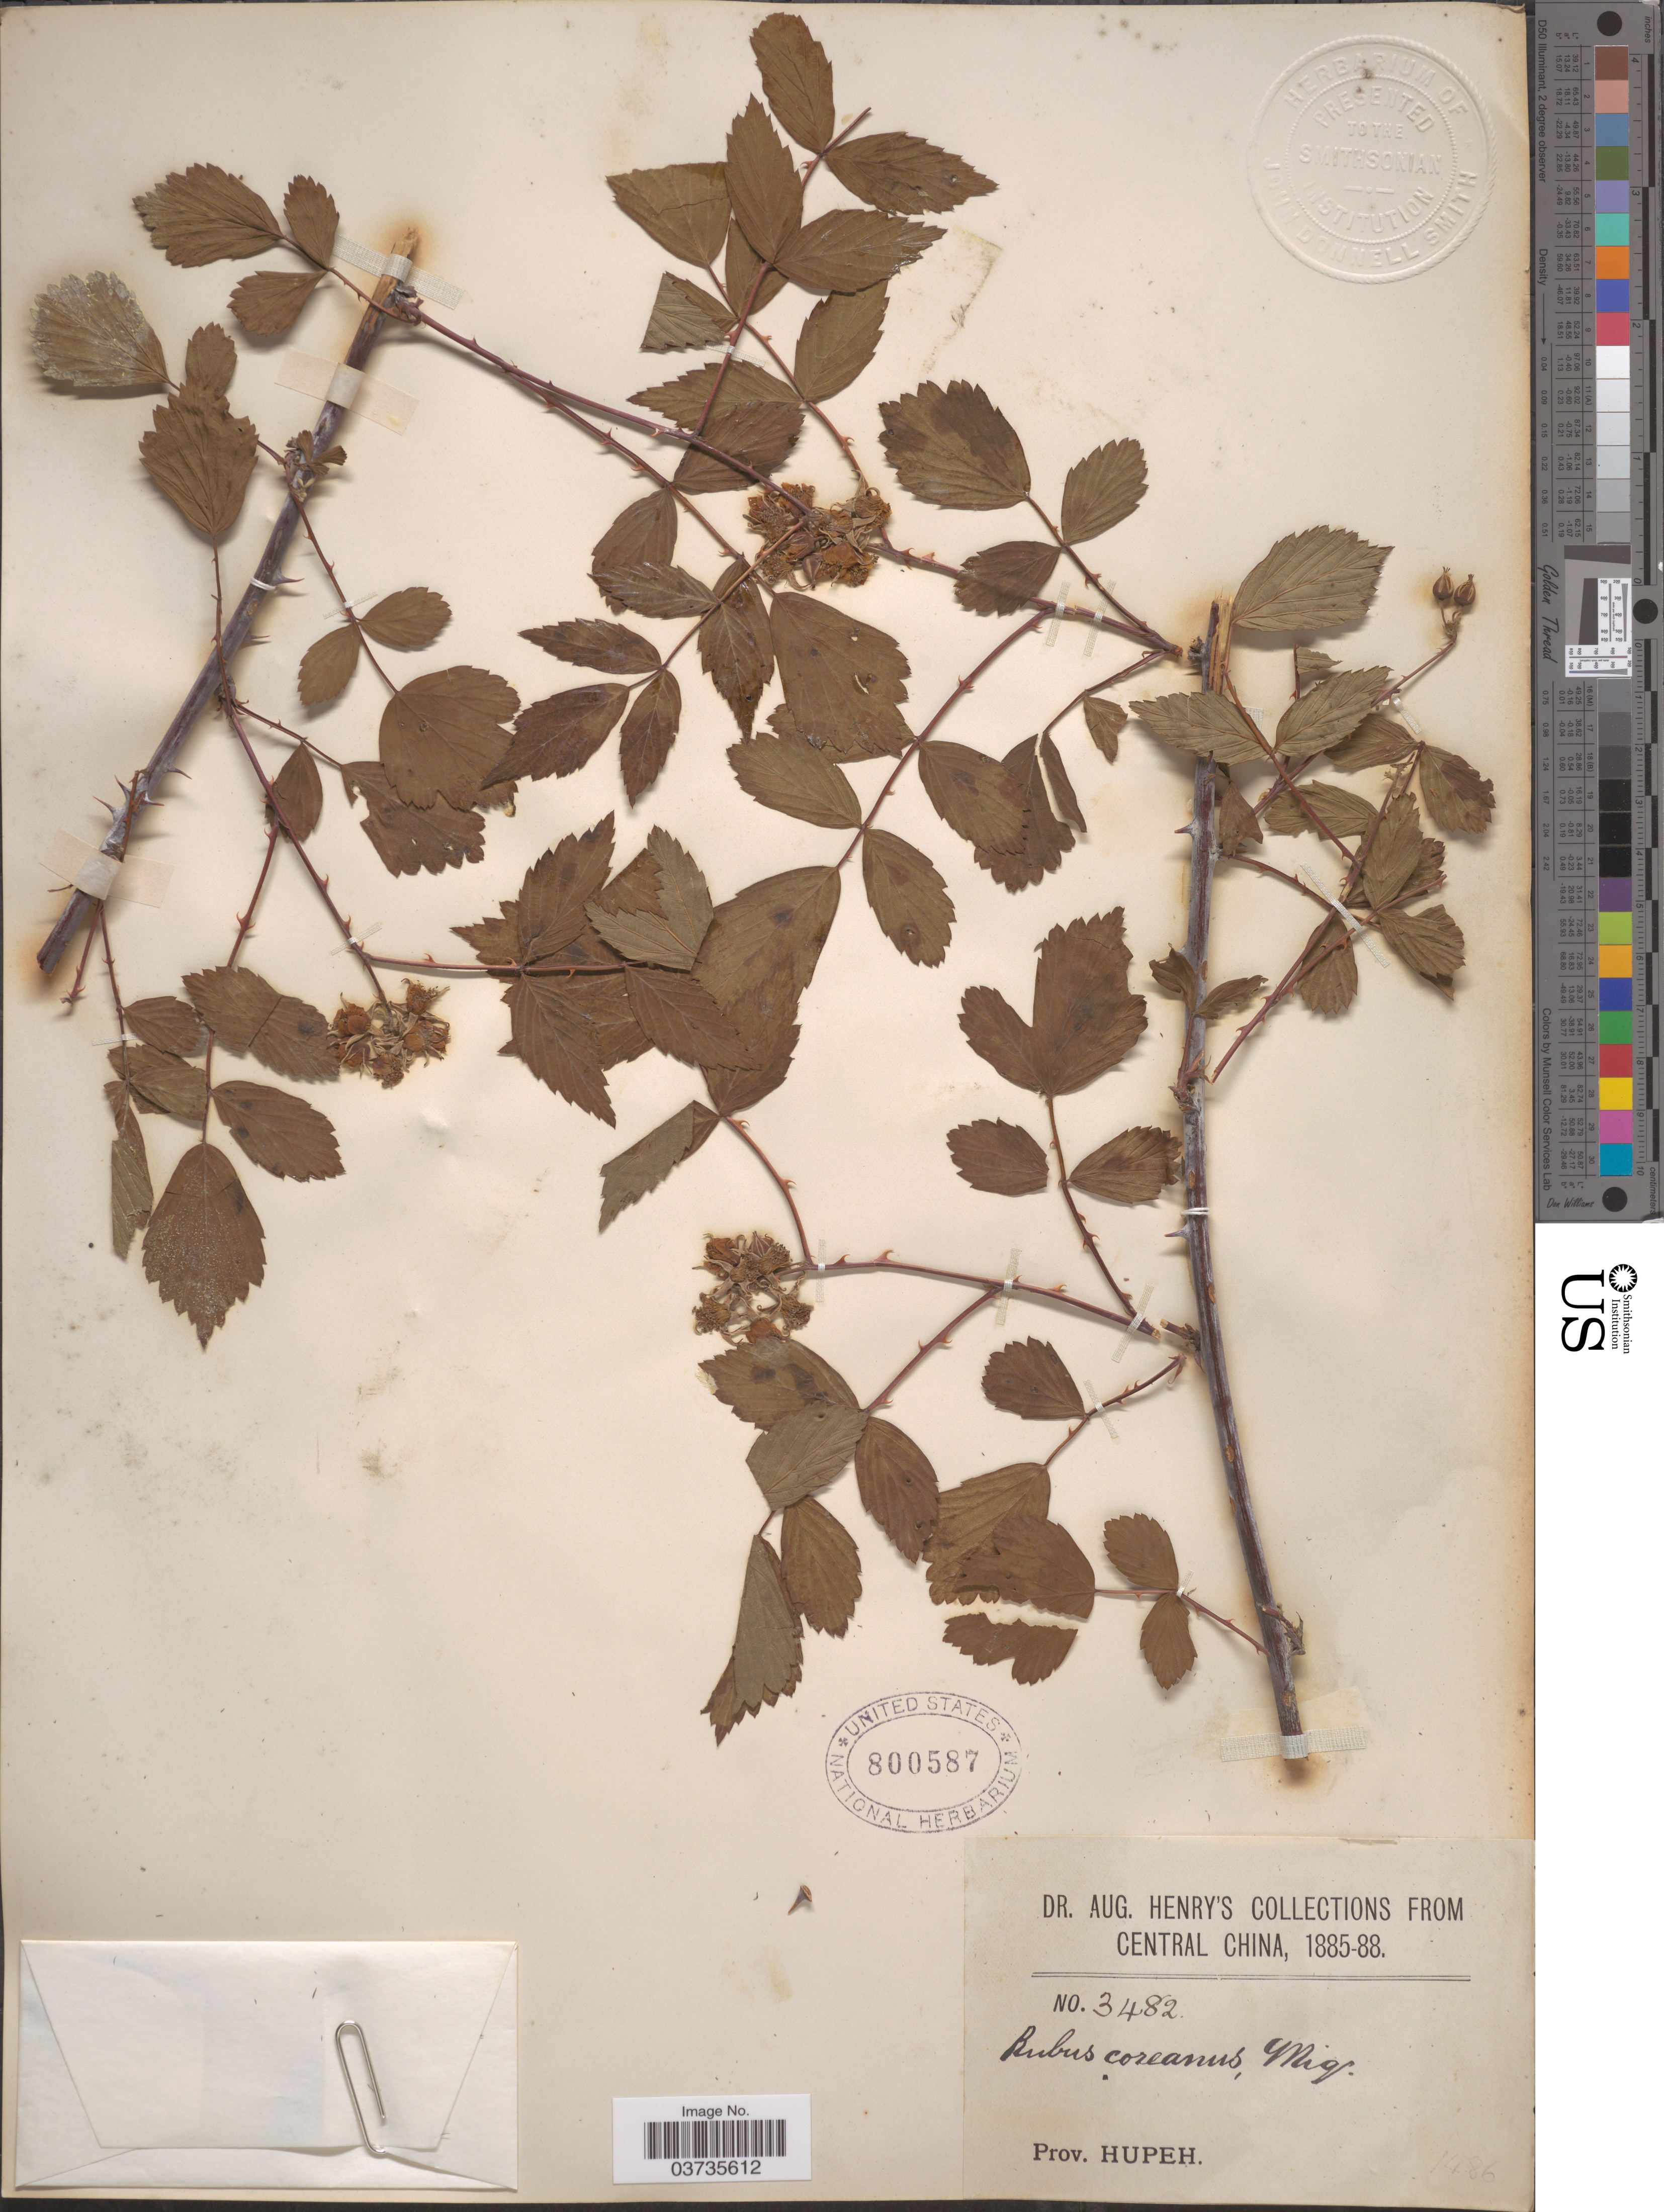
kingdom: Plantae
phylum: Tracheophyta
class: Magnoliopsida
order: Rosales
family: Rosaceae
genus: Rubus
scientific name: Rubus coreanus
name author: Miq.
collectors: A. Henry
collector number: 3482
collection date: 1885/1888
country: China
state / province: Hubei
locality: Central China. Prov. Hupeh.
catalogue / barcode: US 800587